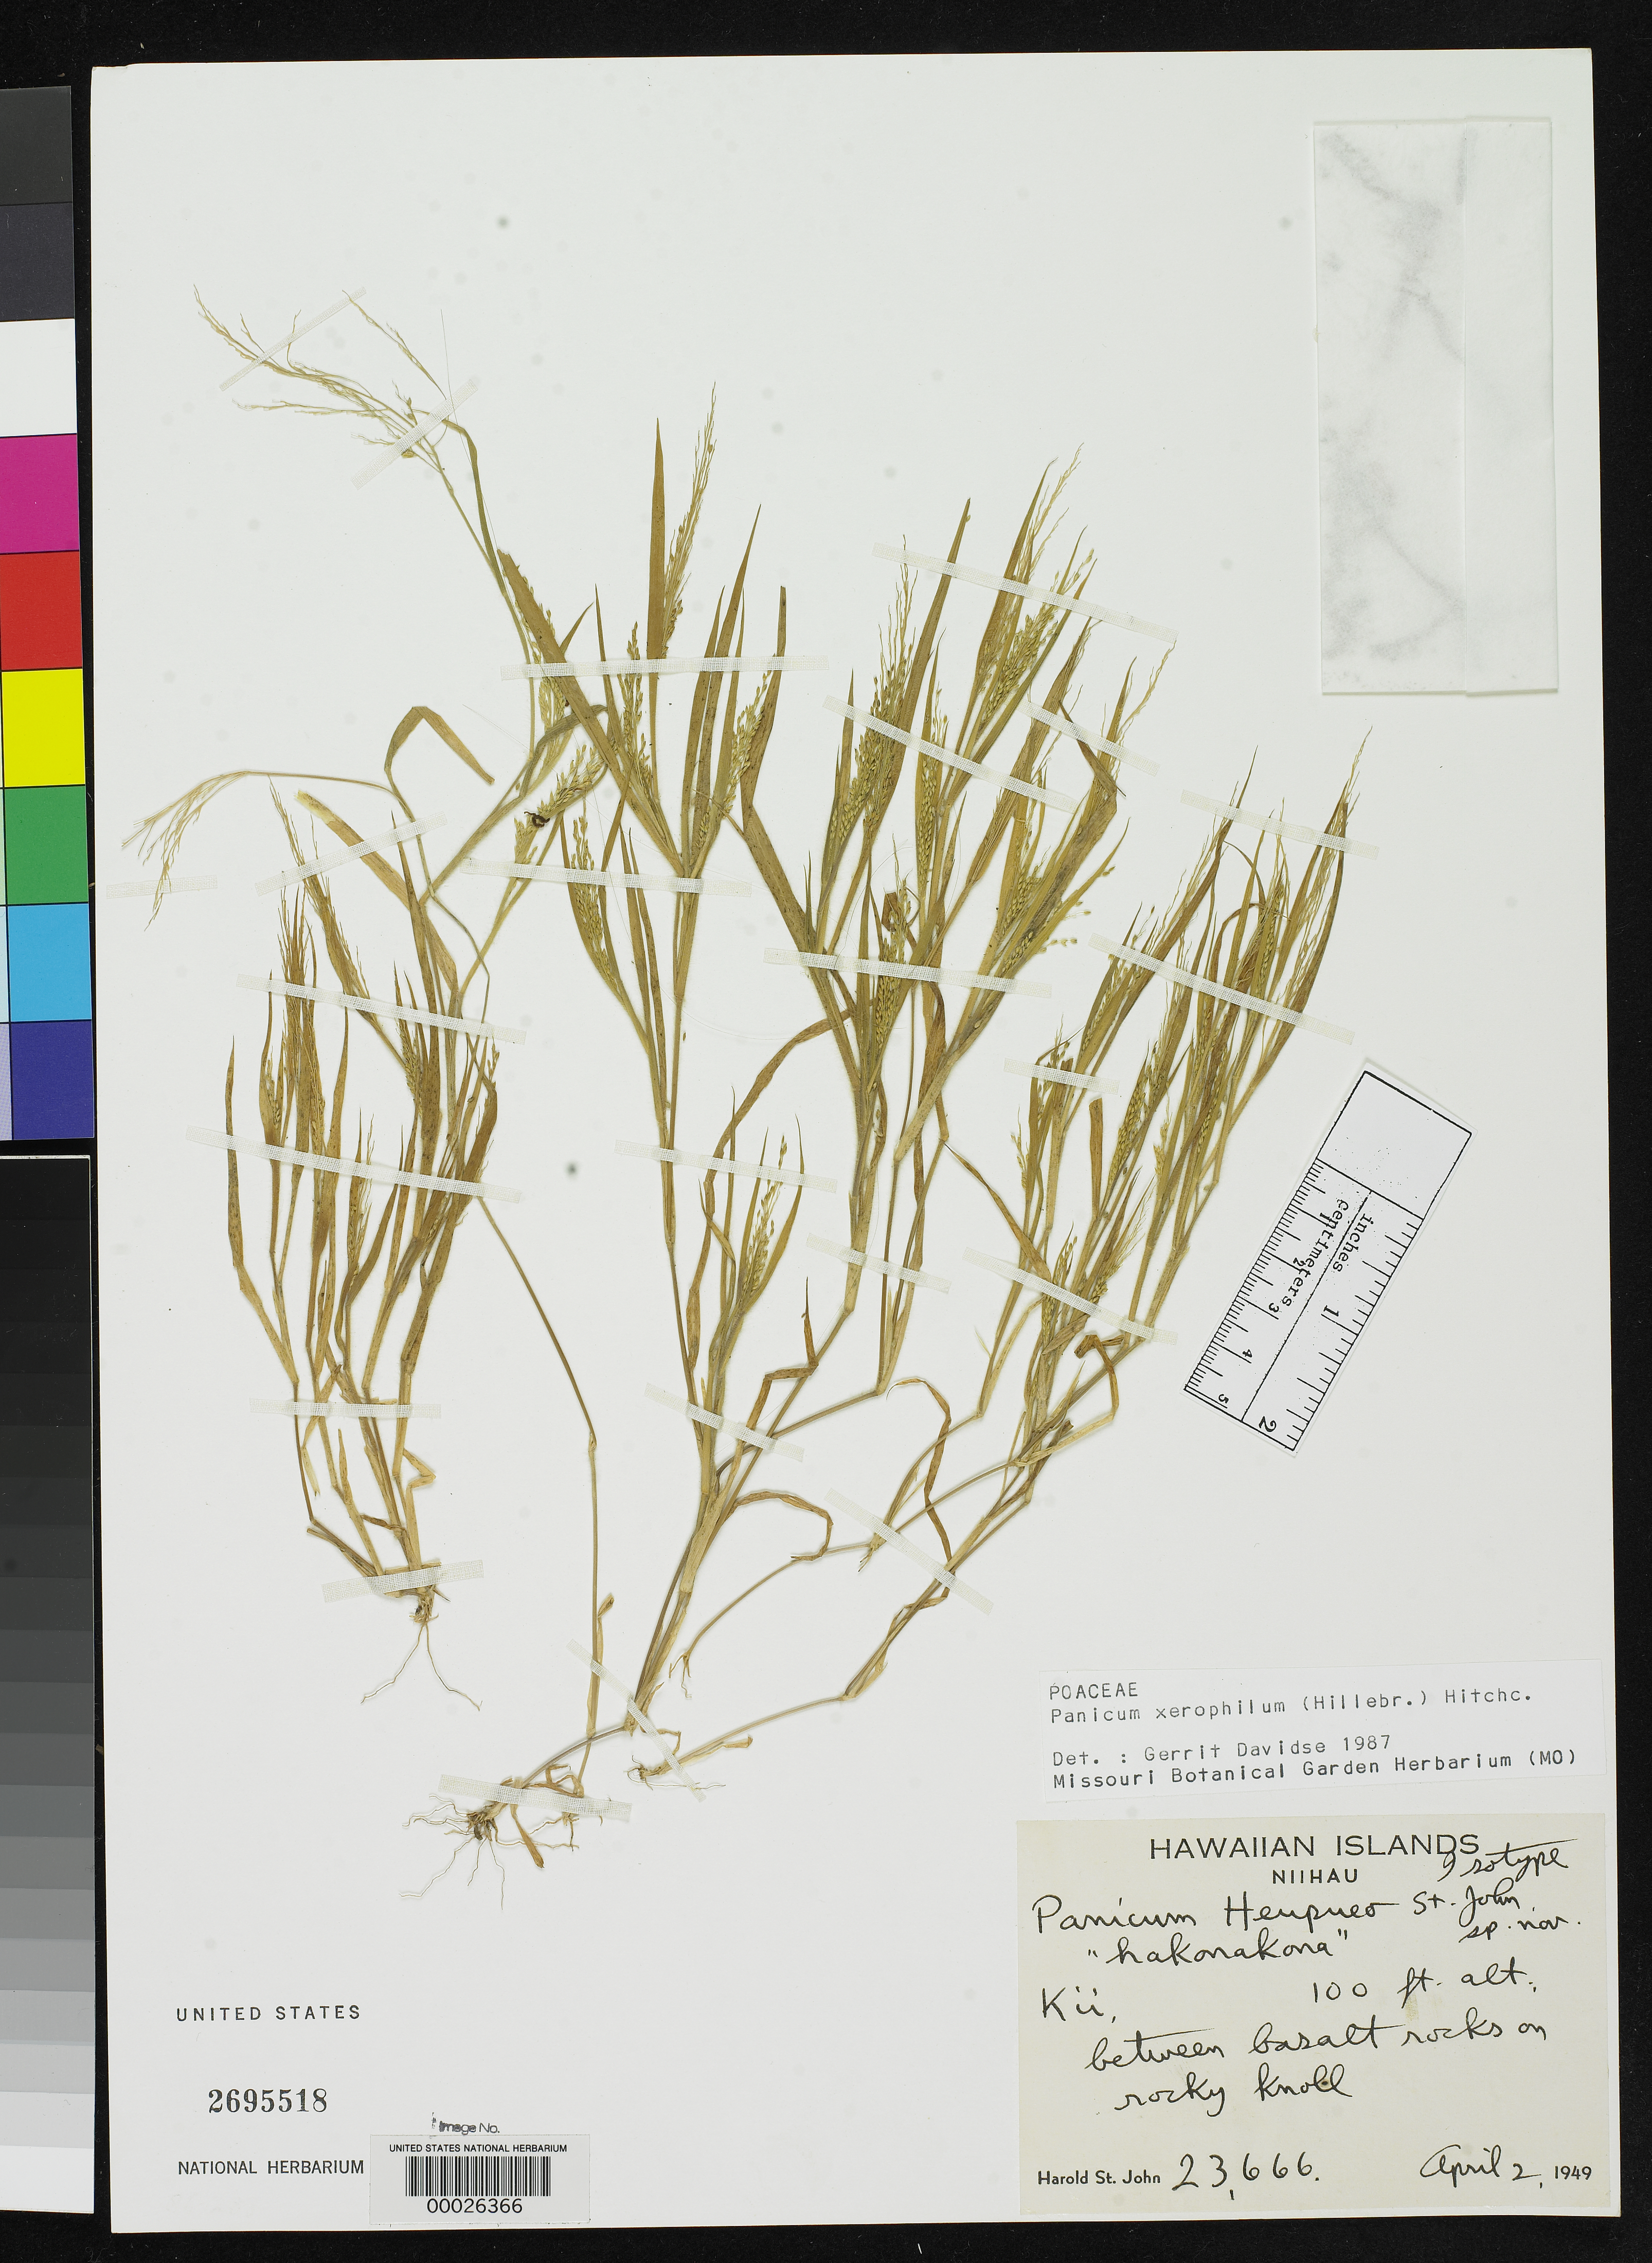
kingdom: Plantae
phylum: Tracheophyta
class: Liliopsida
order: Poales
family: Poaceae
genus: Panicum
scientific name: Panicum heupueo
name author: H. St. John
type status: Isotype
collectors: H. St. John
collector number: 23666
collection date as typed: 02 Apr 1949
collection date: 1949-04-02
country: United States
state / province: Hawaii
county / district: Kauai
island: Ni'ihau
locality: Kii.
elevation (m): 30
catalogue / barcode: US 2695518